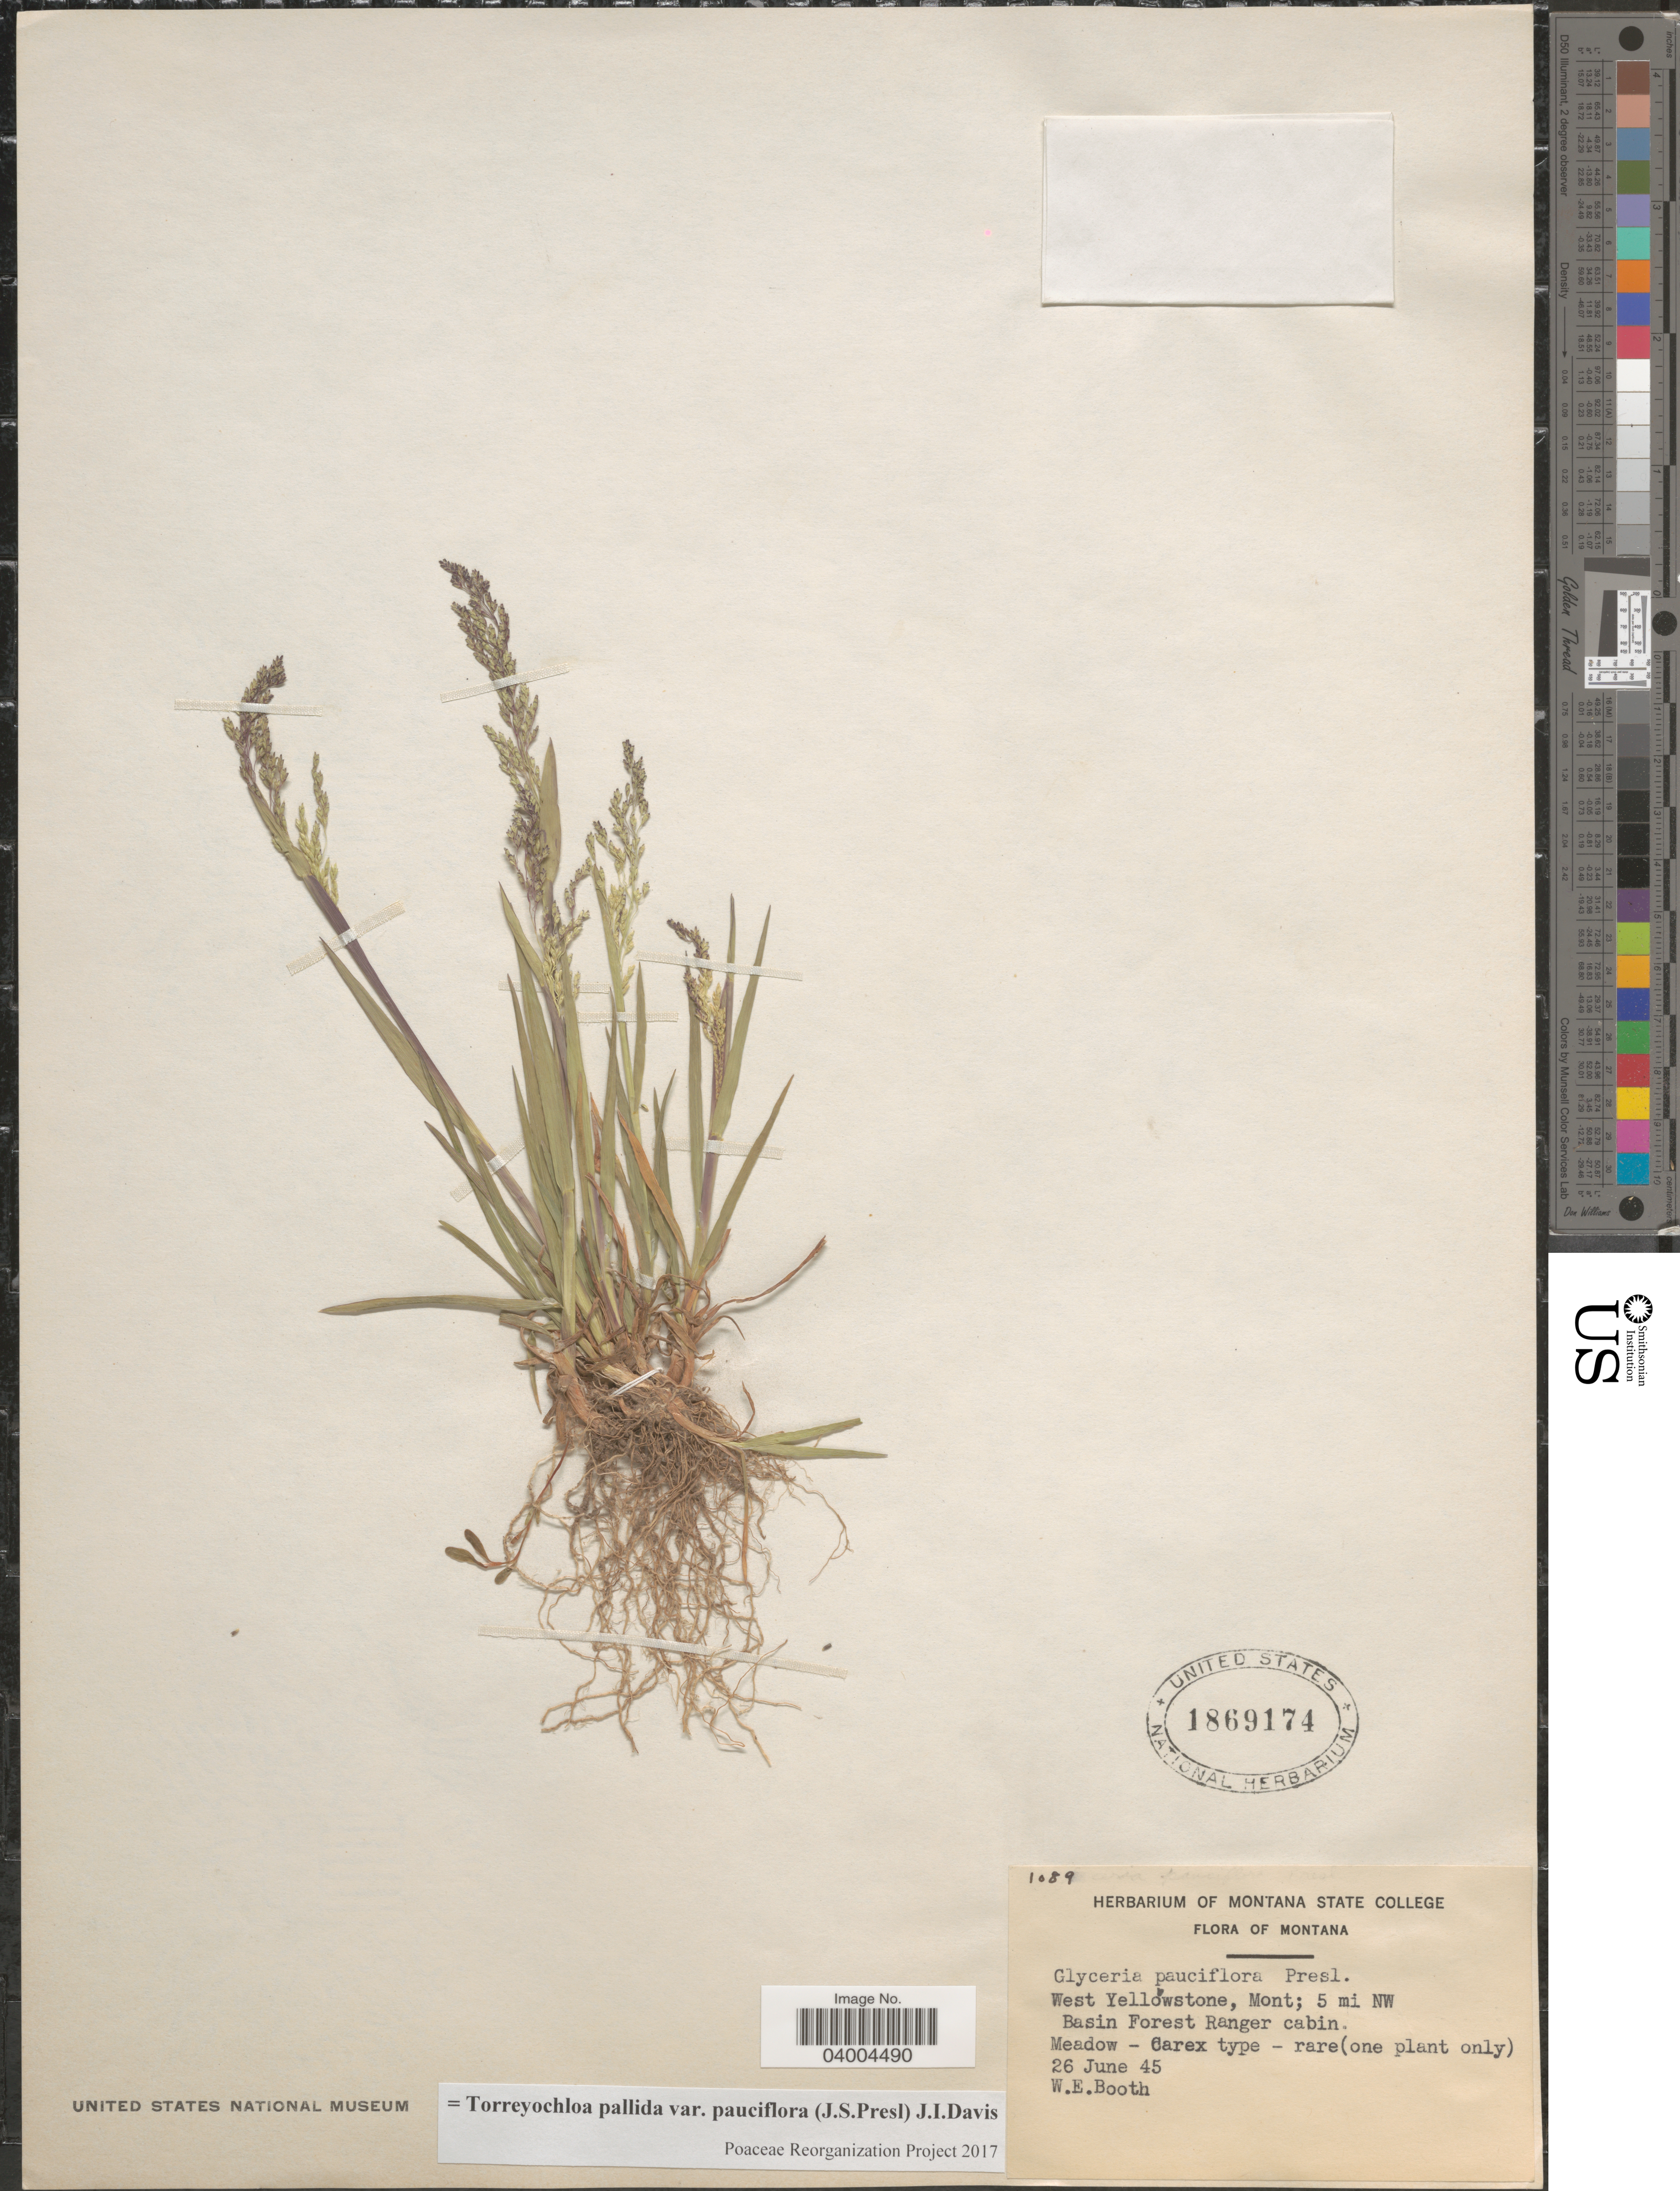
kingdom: Plantae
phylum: Tracheophyta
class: Liliopsida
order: Poales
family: Poaceae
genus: Torreyochloa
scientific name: Torreyochloa pallida var. pauciflora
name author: (J. Presl) J.I. Davis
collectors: W. Booth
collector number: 1089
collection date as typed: Transcribed d/m/y: 26/6/45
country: United States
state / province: Montana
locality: West Yellowstone, Mont; 5 mi NW Basin Forest Ranger cabin.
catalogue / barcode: US 1869174